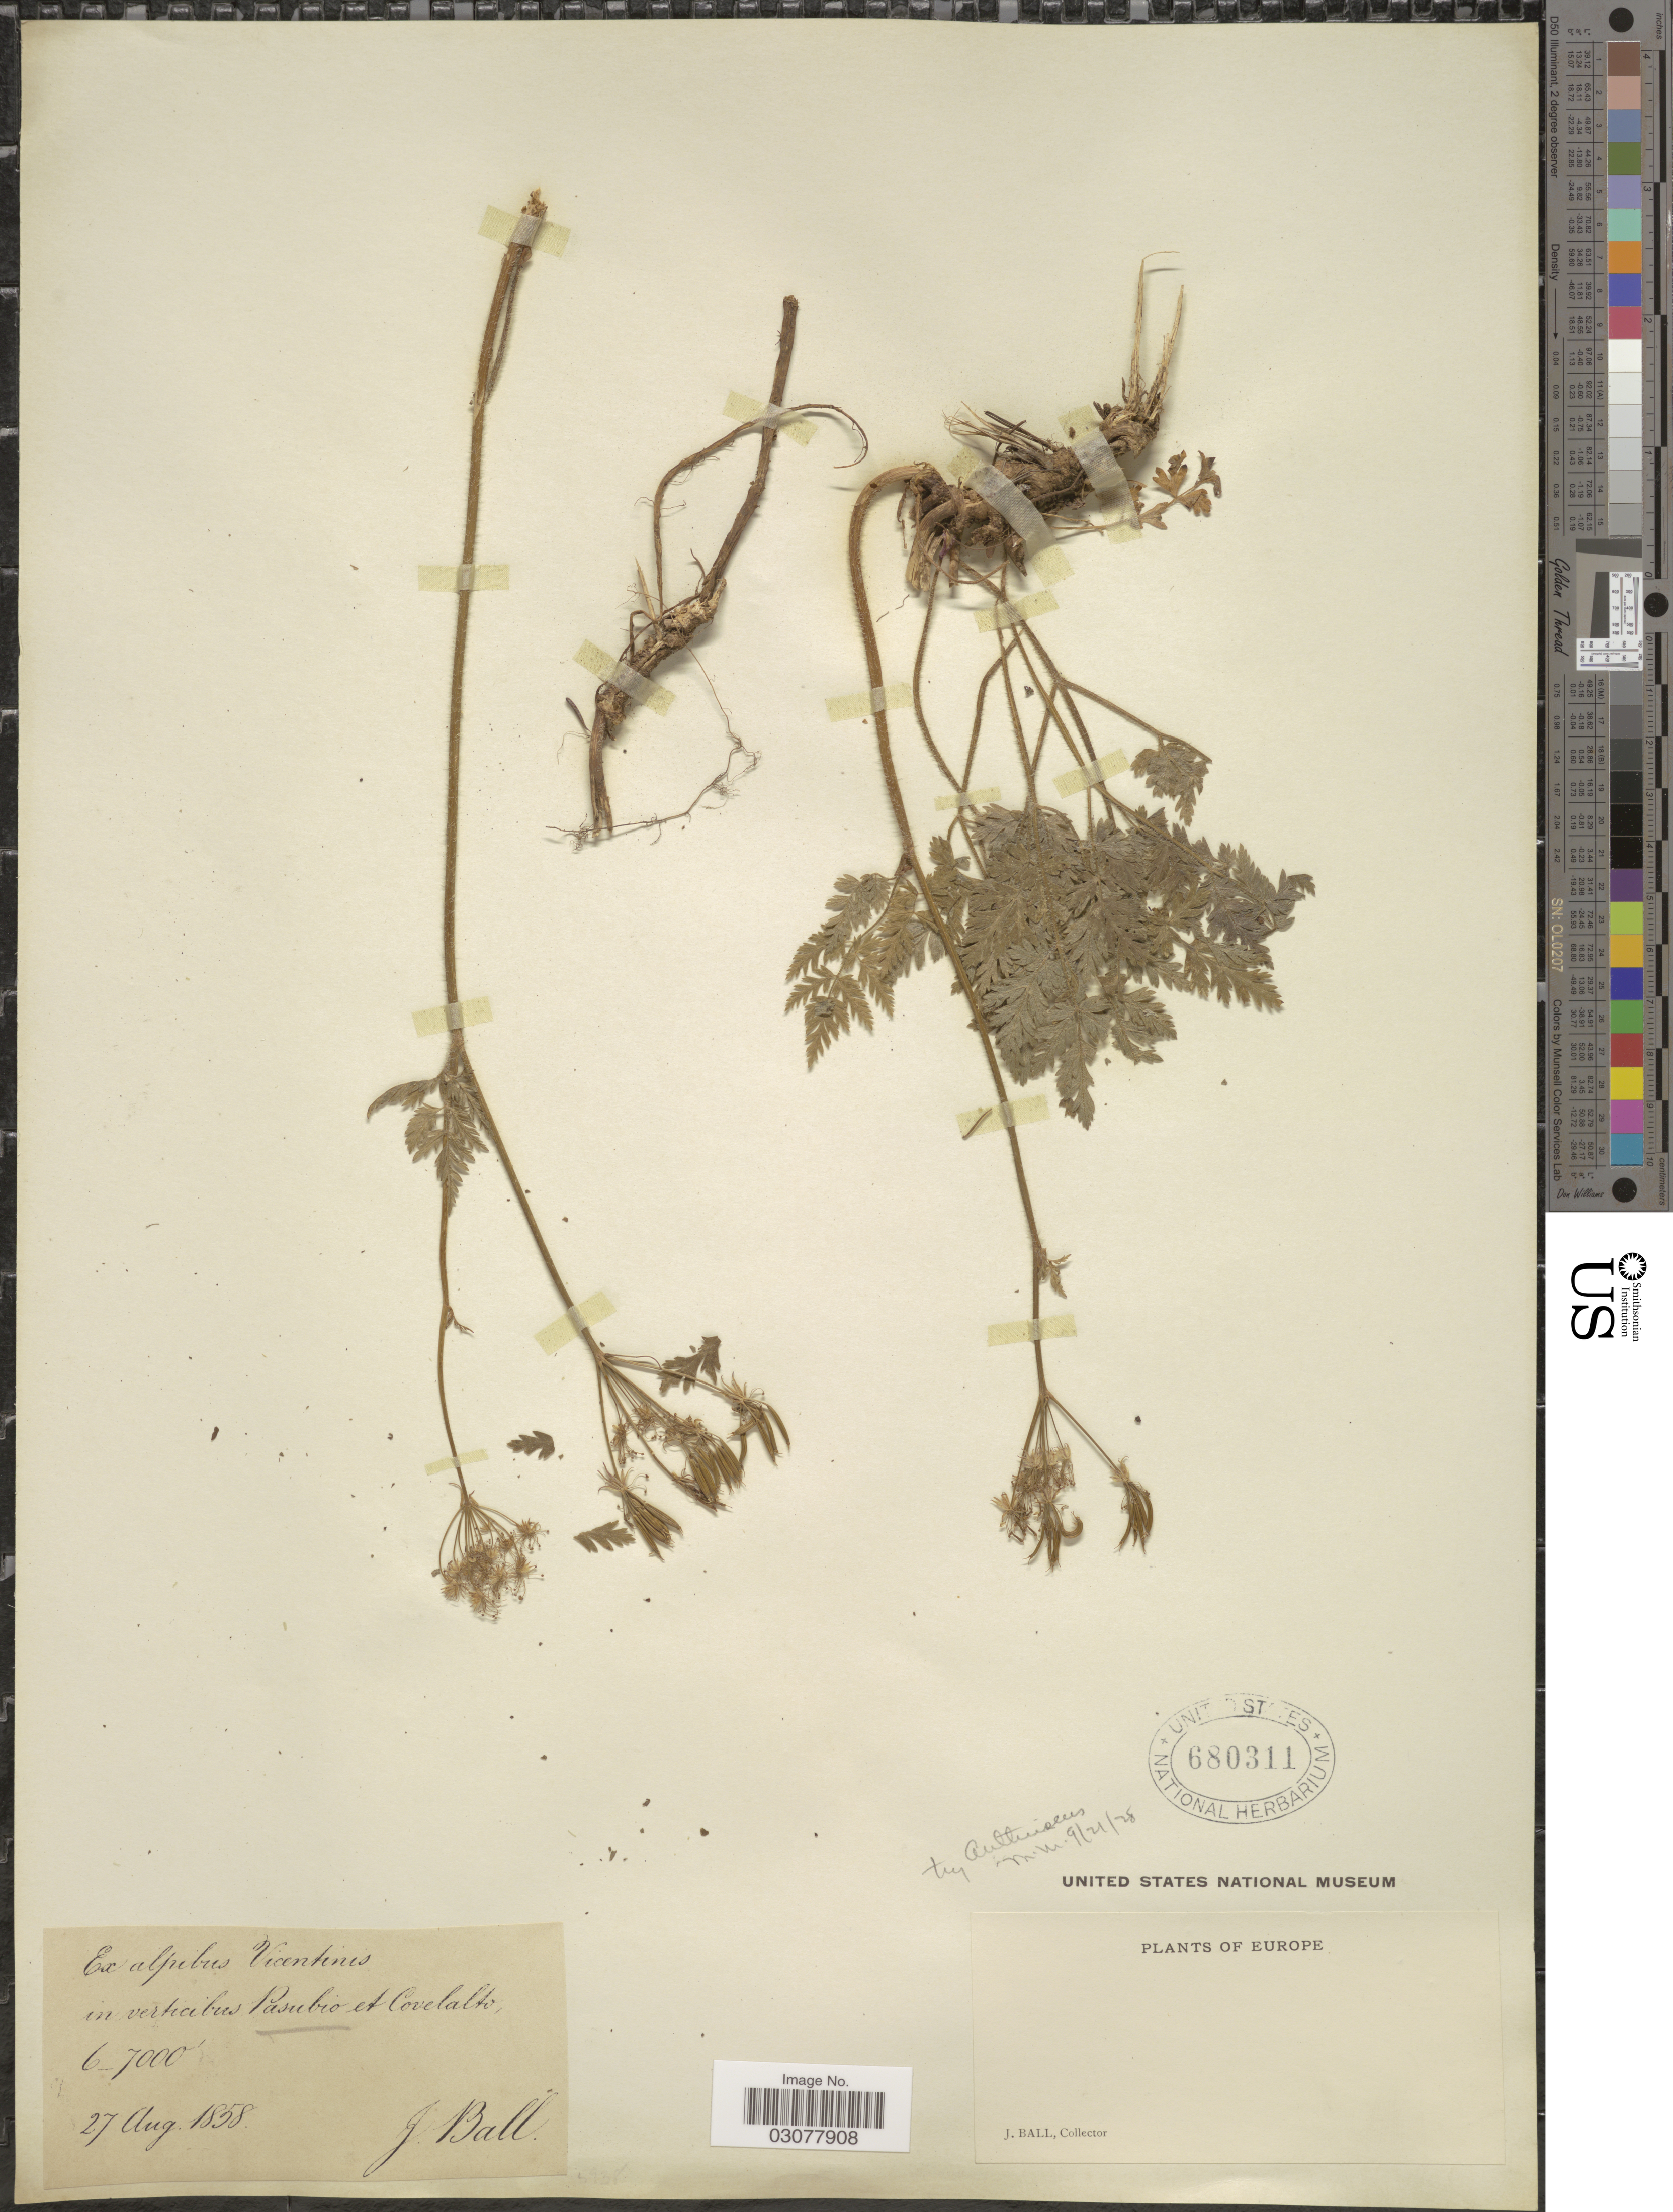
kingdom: Plantae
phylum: Tracheophyta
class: Magnoliopsida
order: Apiales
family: Apiaceae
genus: Anthriscus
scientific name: Anthriscus sp.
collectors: J. Ball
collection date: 1858-08-27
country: Italy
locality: Ex alpibus Vicentius in verticibus Pasubio et Covelalto.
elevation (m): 1829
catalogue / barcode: US 680311